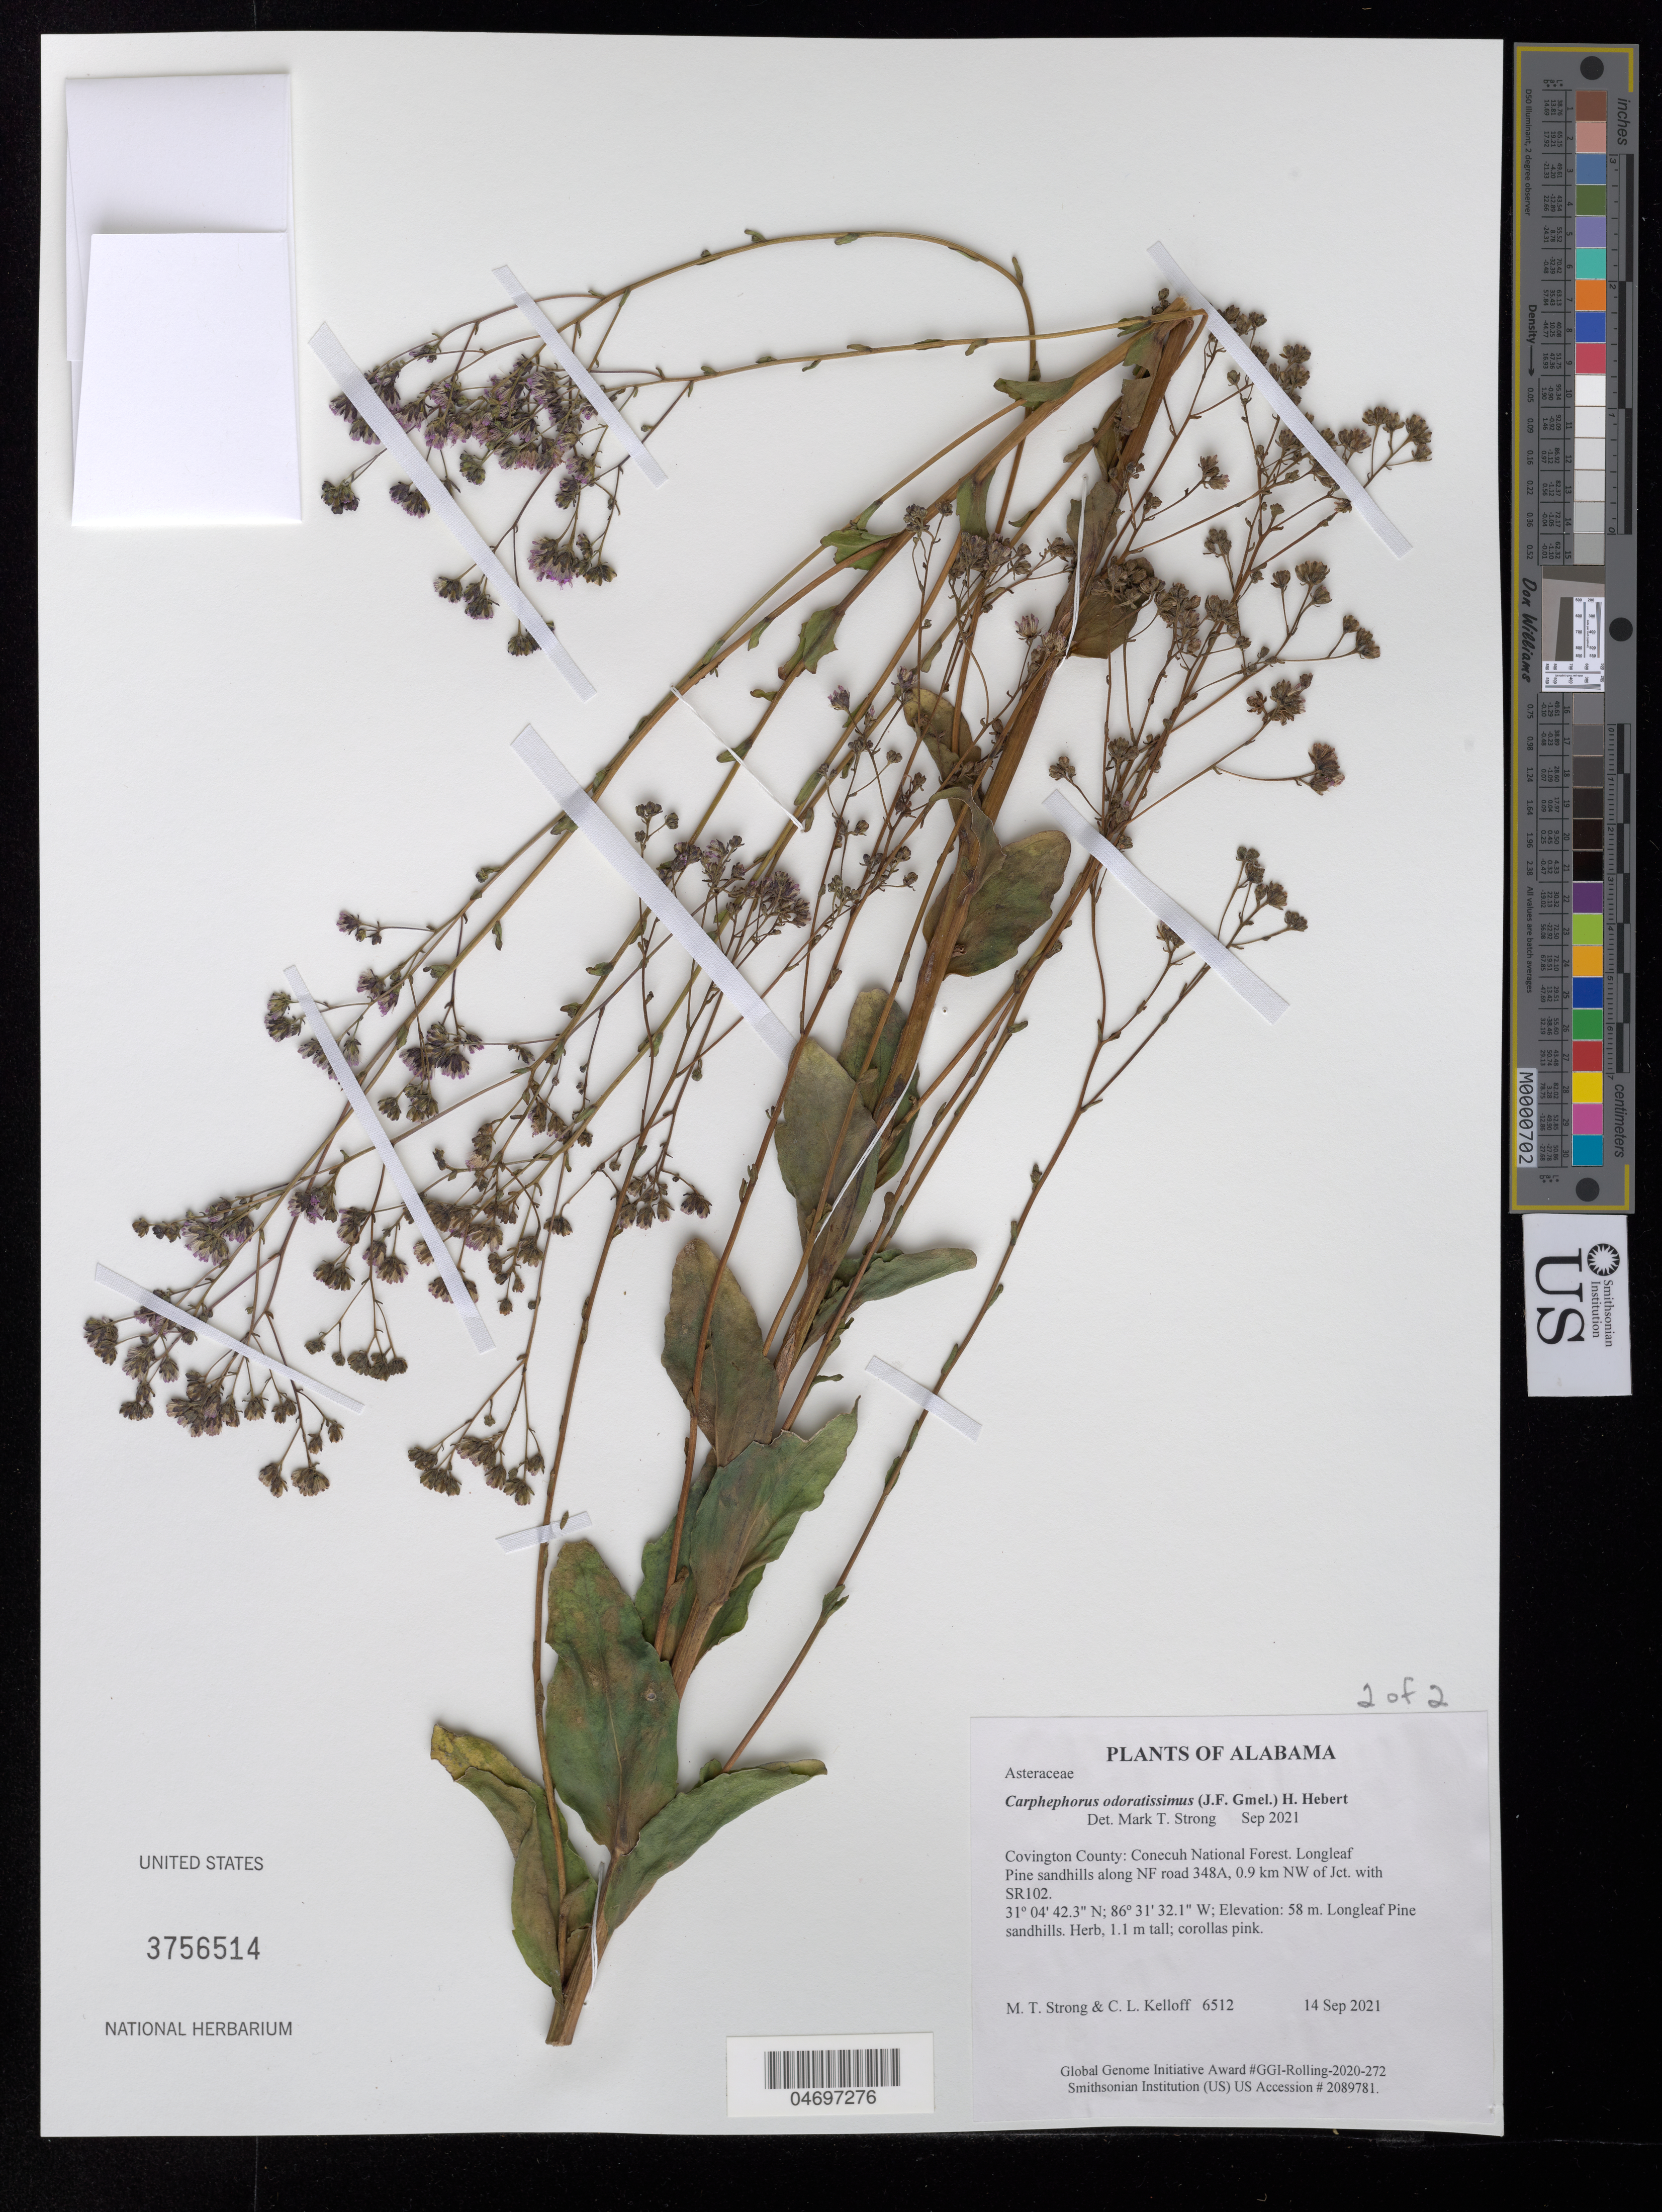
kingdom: Plantae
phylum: Tracheophyta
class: Magnoliopsida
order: Asterales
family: Asteraceae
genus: Carphephorus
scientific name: Carphephorus odoratissimus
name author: (J.F. Gmel.) H. Hebert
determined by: Strong, Mark T.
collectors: M. T. Strong & C. L. Kelloff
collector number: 6512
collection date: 2021-09-14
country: United States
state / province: Alabama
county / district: Covington County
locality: Conecuh National Forest. Longleaf Pine sandhills along NF road 348A, 0.9 km NW of Jct. with SR102.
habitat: Longleaf Pine sandhills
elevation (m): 58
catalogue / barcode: US 3756514